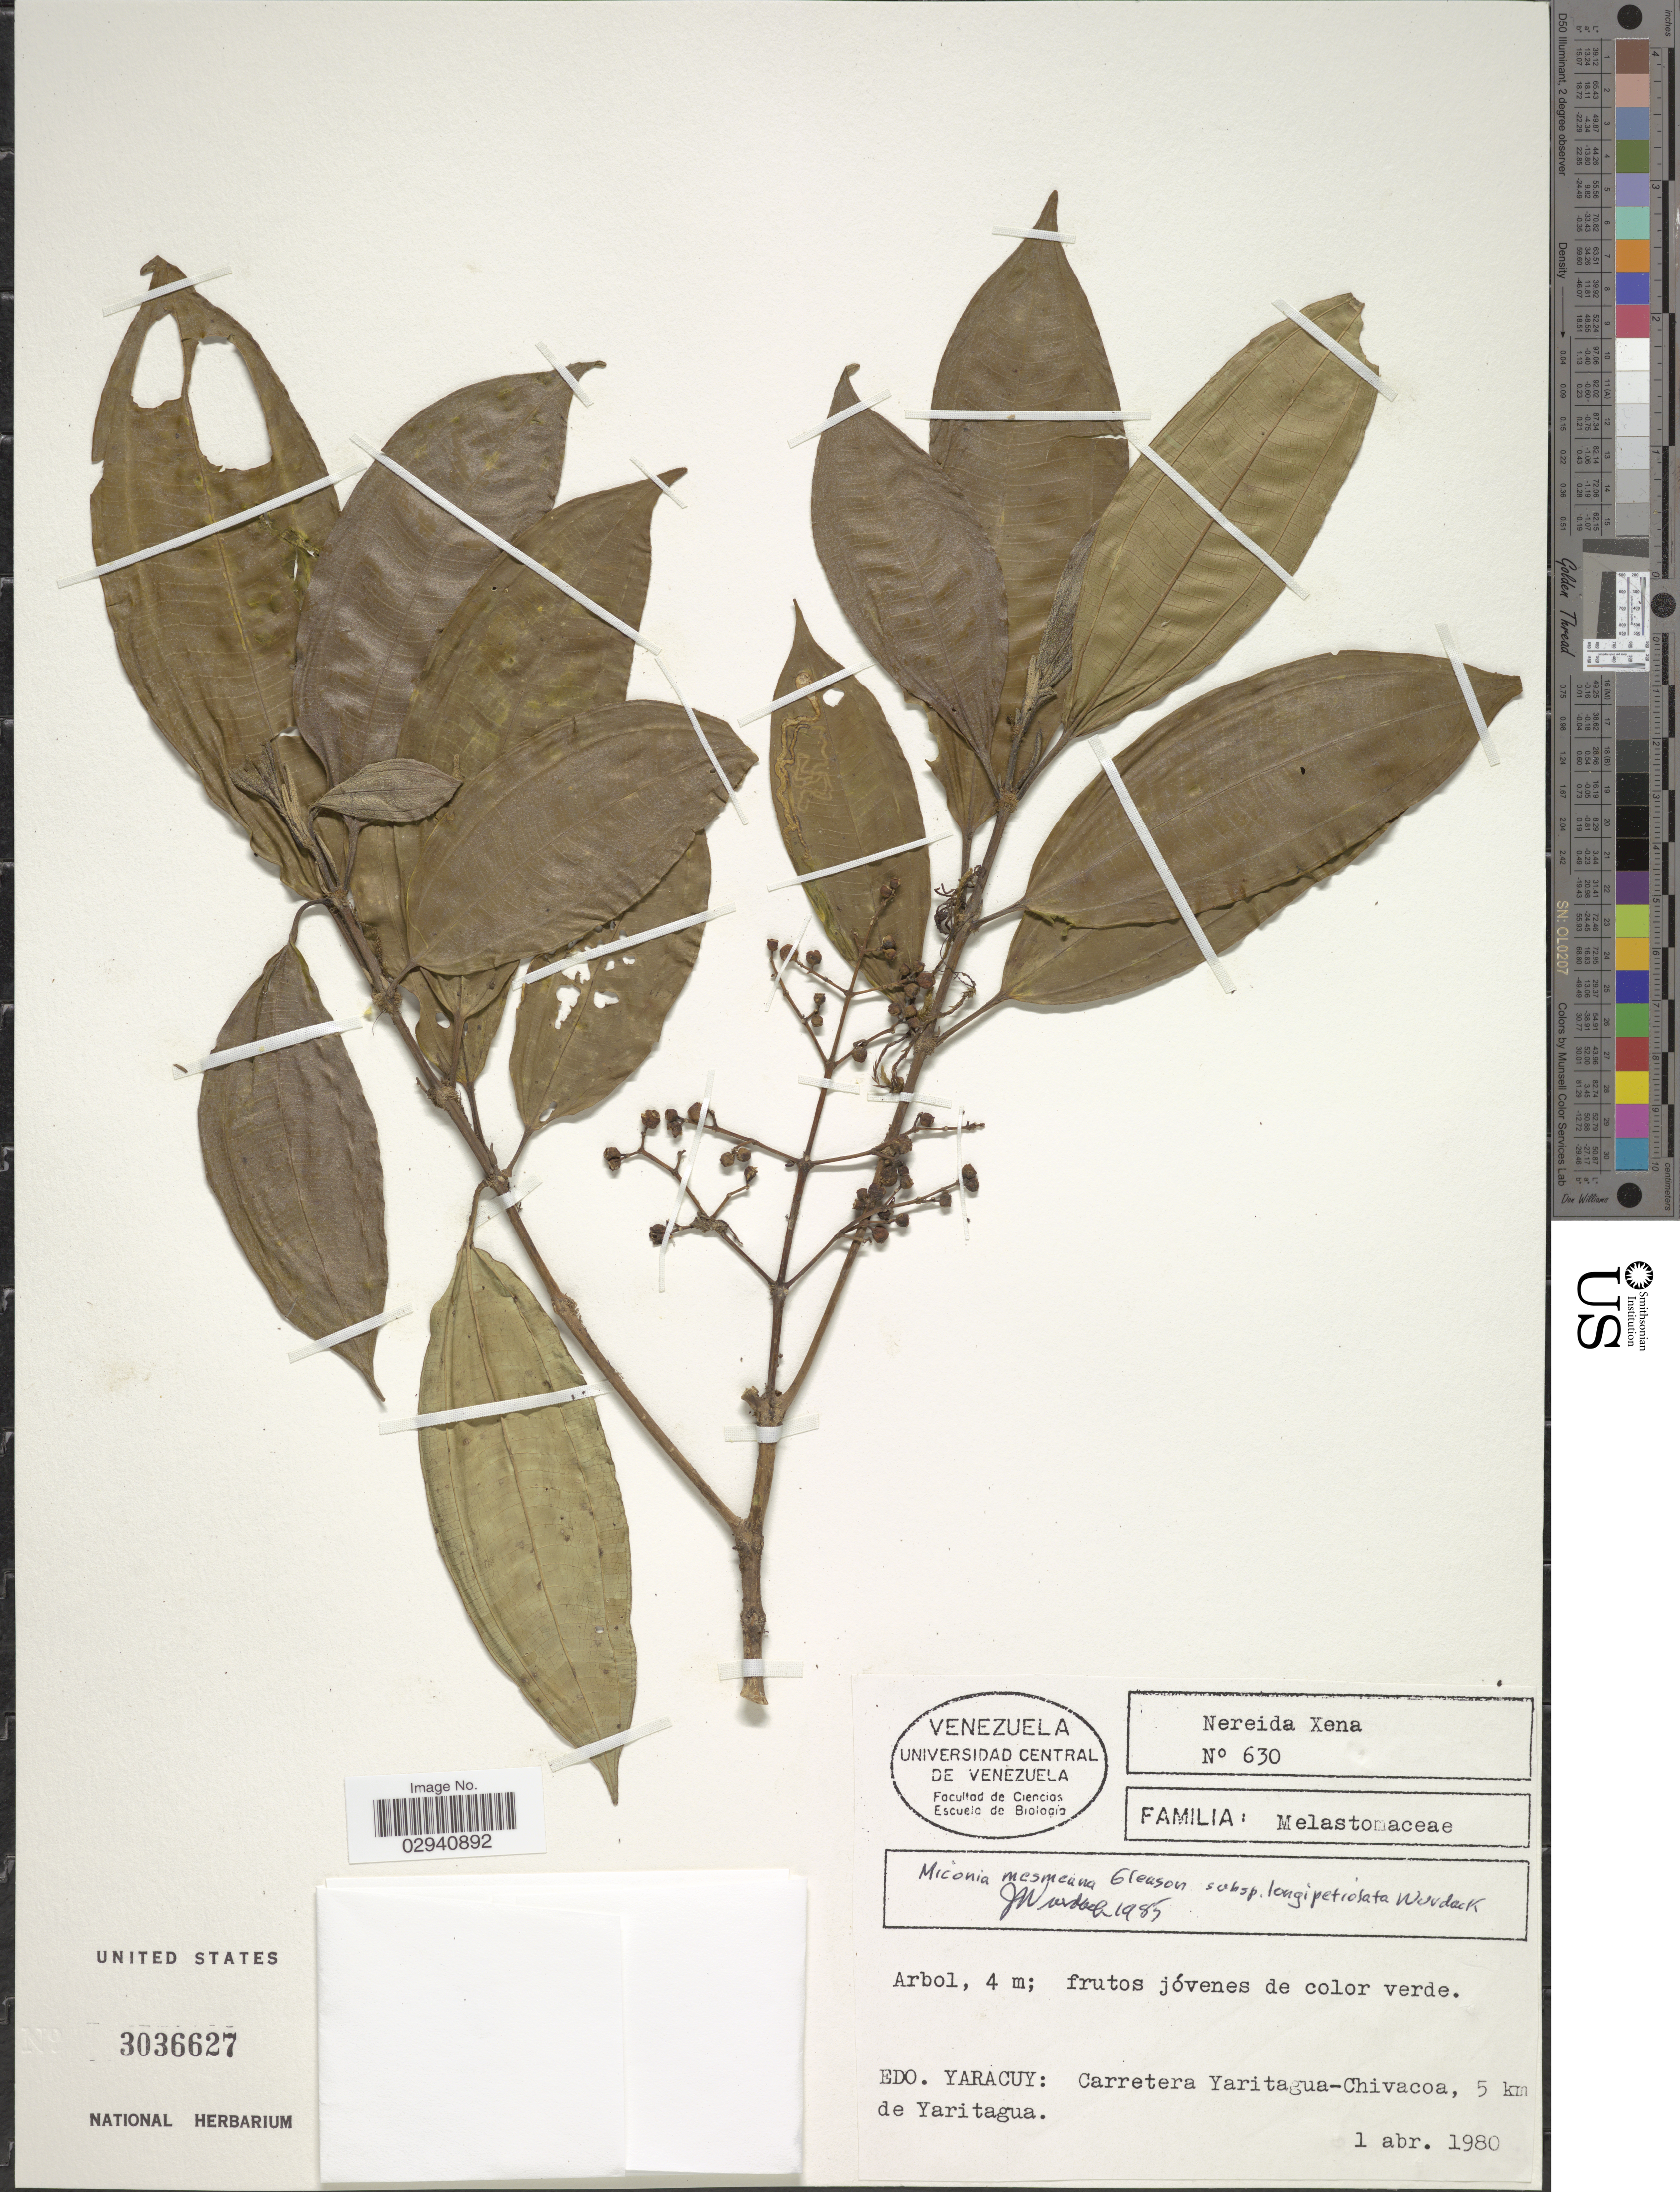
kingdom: Plantae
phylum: Tracheophyta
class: Magnoliopsida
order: Myrtales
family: Melastomataceae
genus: Miconia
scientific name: Miconia mesmeana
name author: Gleason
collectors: N. Xena de Enrech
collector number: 630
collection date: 1980-04-01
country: Venezuela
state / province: Yaracuy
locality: Carretera Yaritagua-Chivacoa, 5 km de Yaritagua.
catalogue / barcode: US 3036627